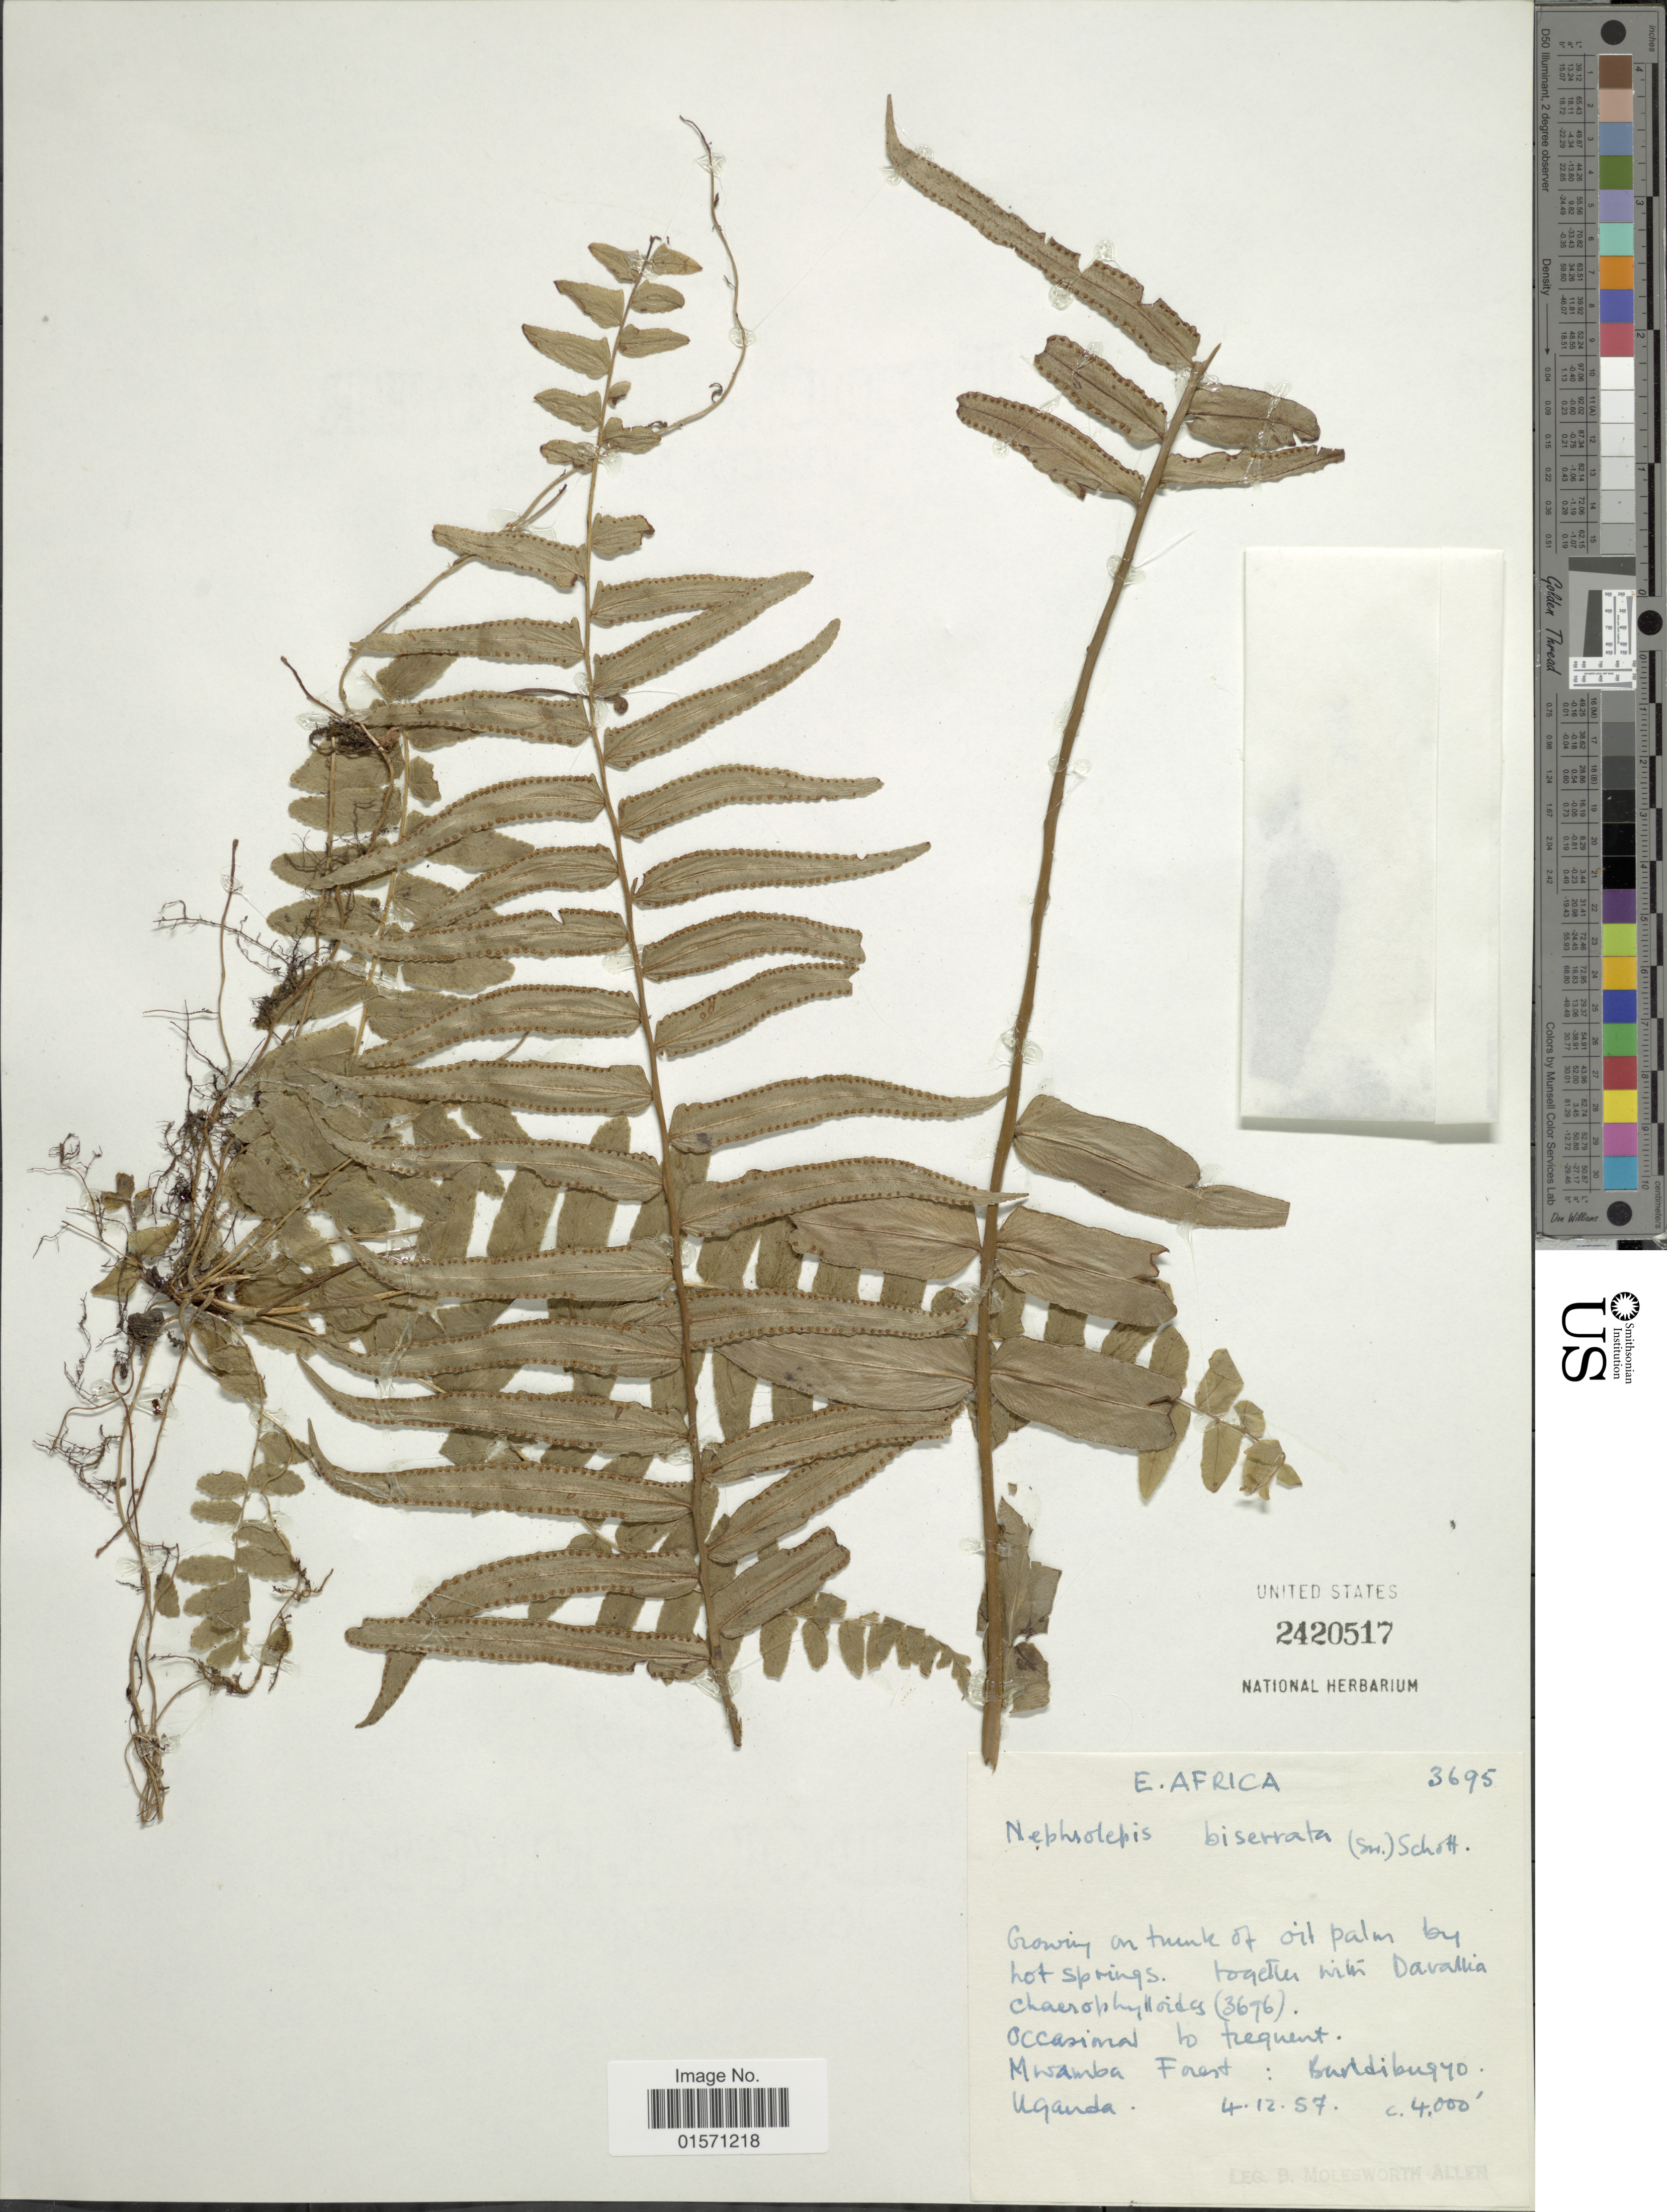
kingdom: Plantae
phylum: Tracheophyta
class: Polypodiopsida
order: Polypodiales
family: Nephrolepidaceae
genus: Nephrolepis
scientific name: Nephrolepis biserrata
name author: (Sw.) Schott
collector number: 3695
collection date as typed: Transcribed d/m/y: 4/12/57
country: Uganda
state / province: Western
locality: E. Africa. Mwamba Forest: Bundibugyo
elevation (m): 1219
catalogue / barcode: US 2420517